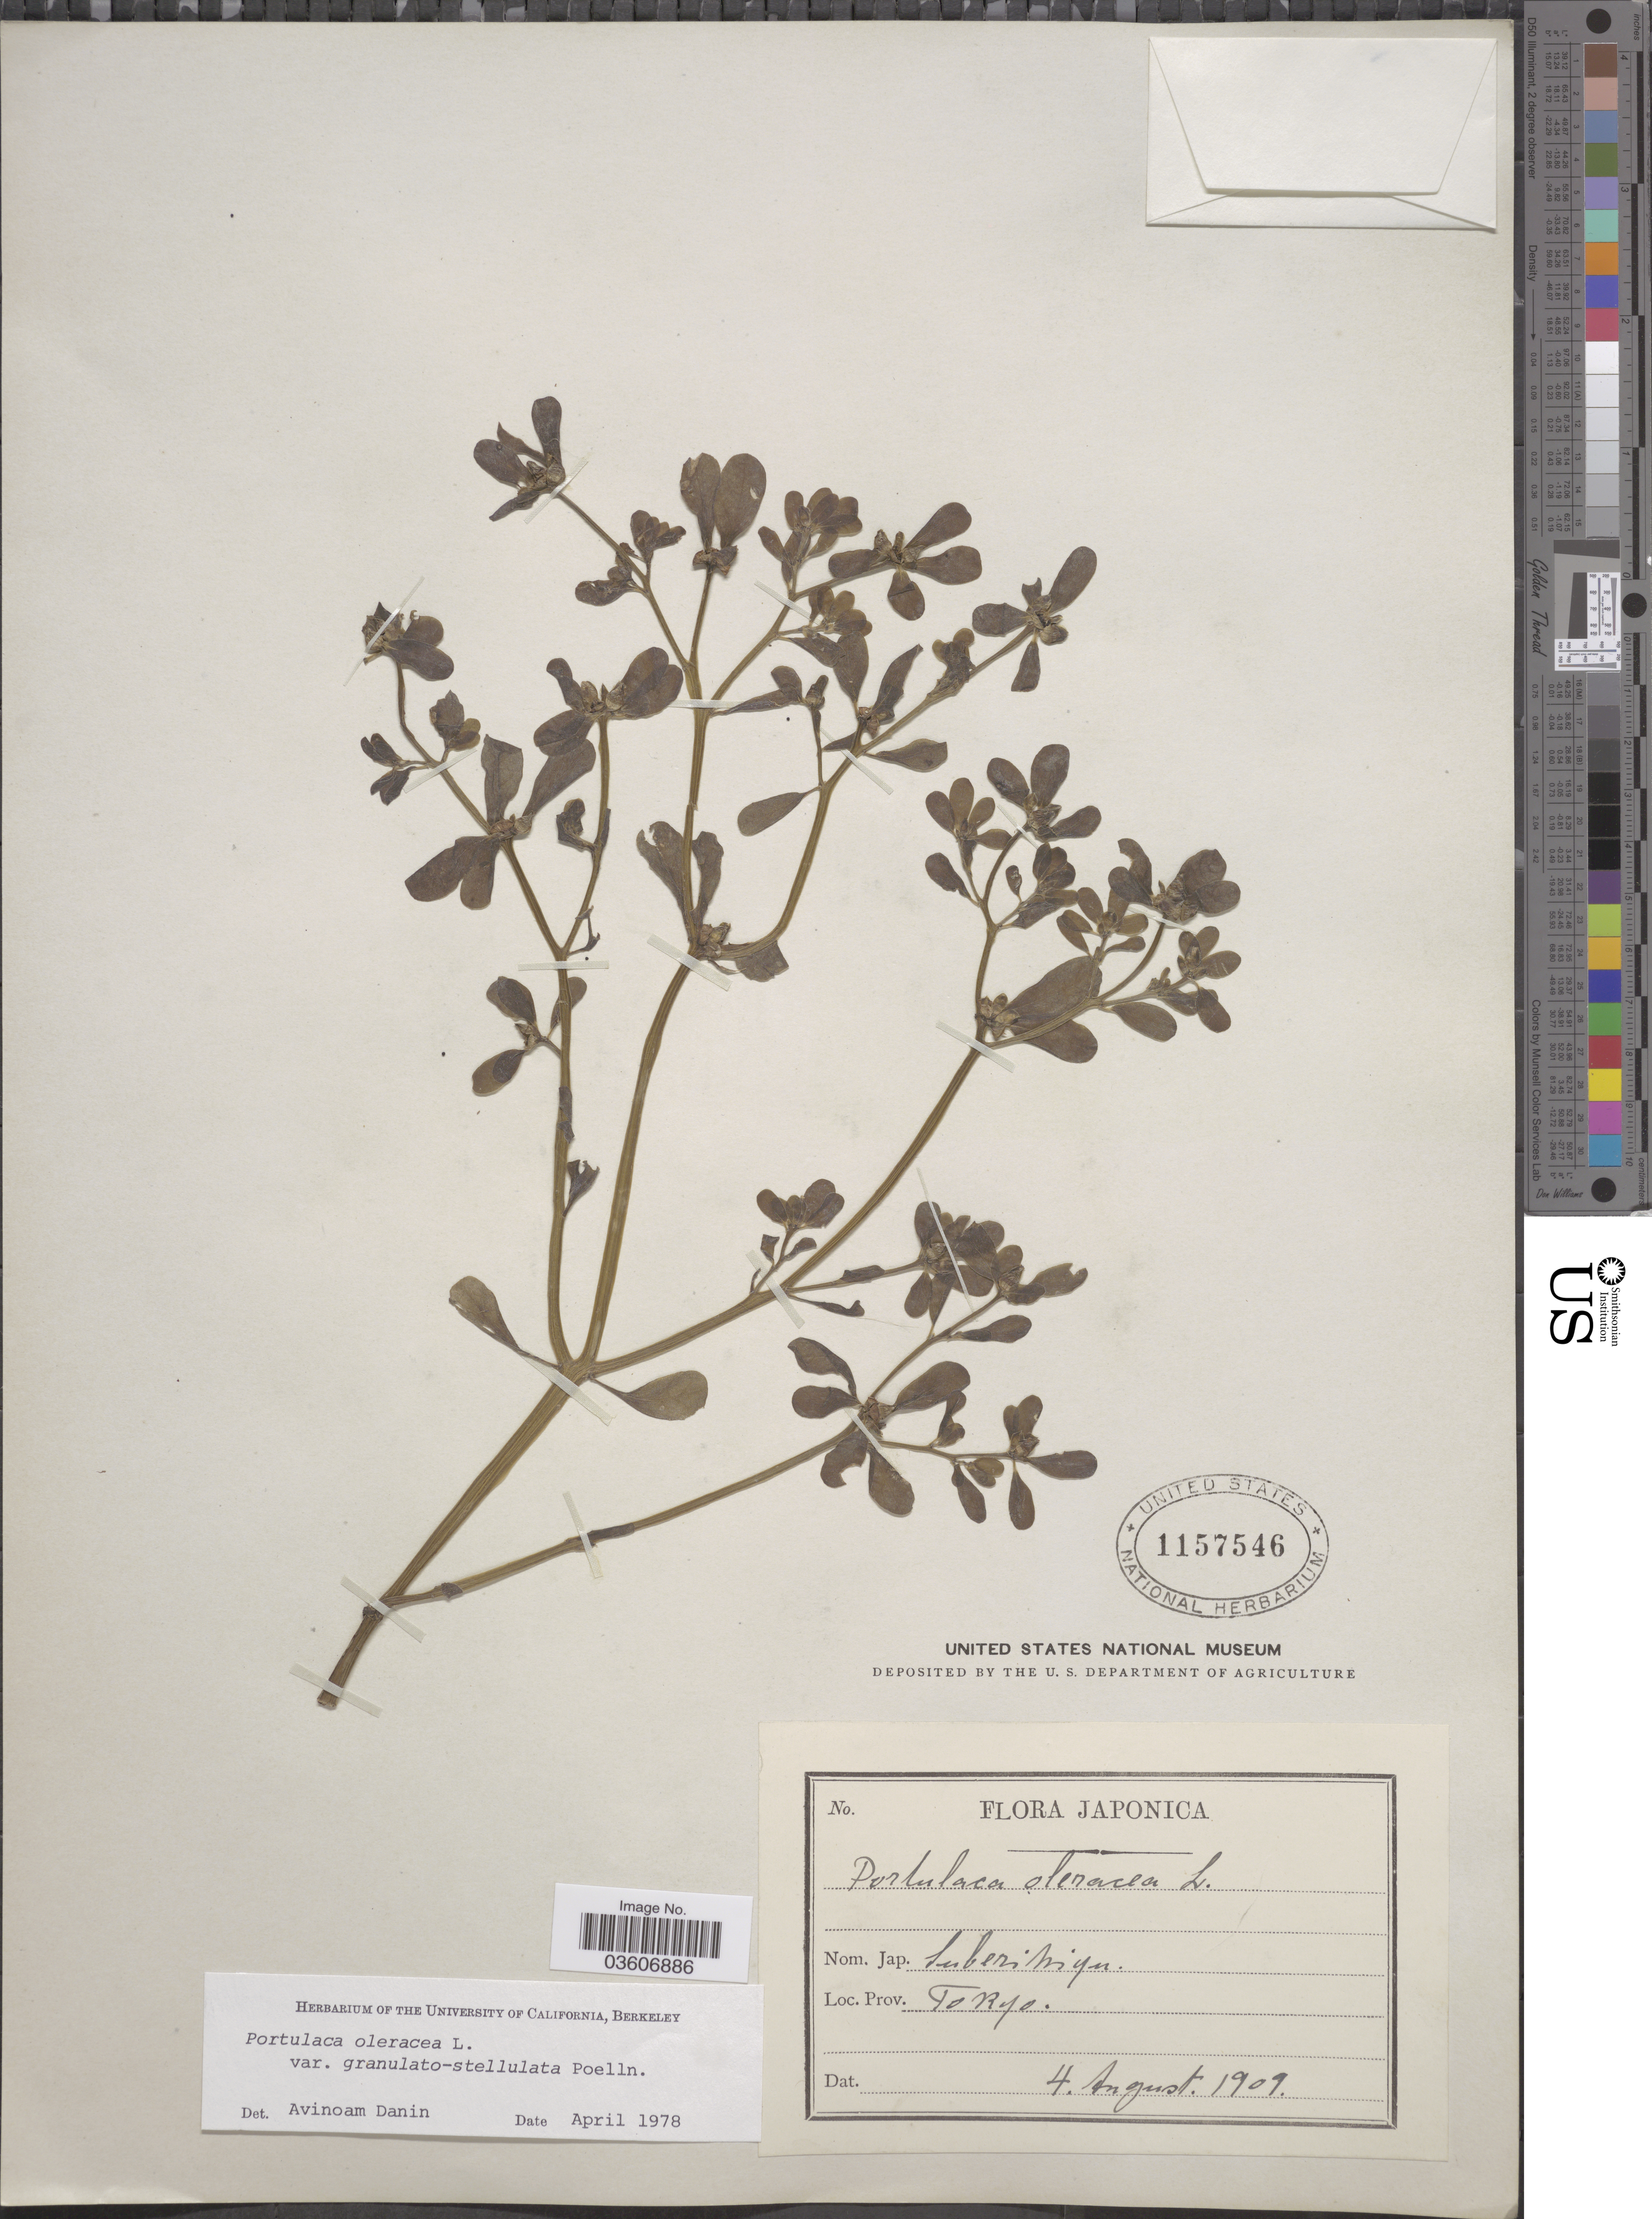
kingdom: Plantae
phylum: Tracheophyta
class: Magnoliopsida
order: Caryophyllales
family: Portulacaceae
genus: Portulaca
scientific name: Portulaca oleracea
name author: L.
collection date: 1909-08-04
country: Japan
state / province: Tokyo, Federal City of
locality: Prov. Tokyo.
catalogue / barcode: US 1157546